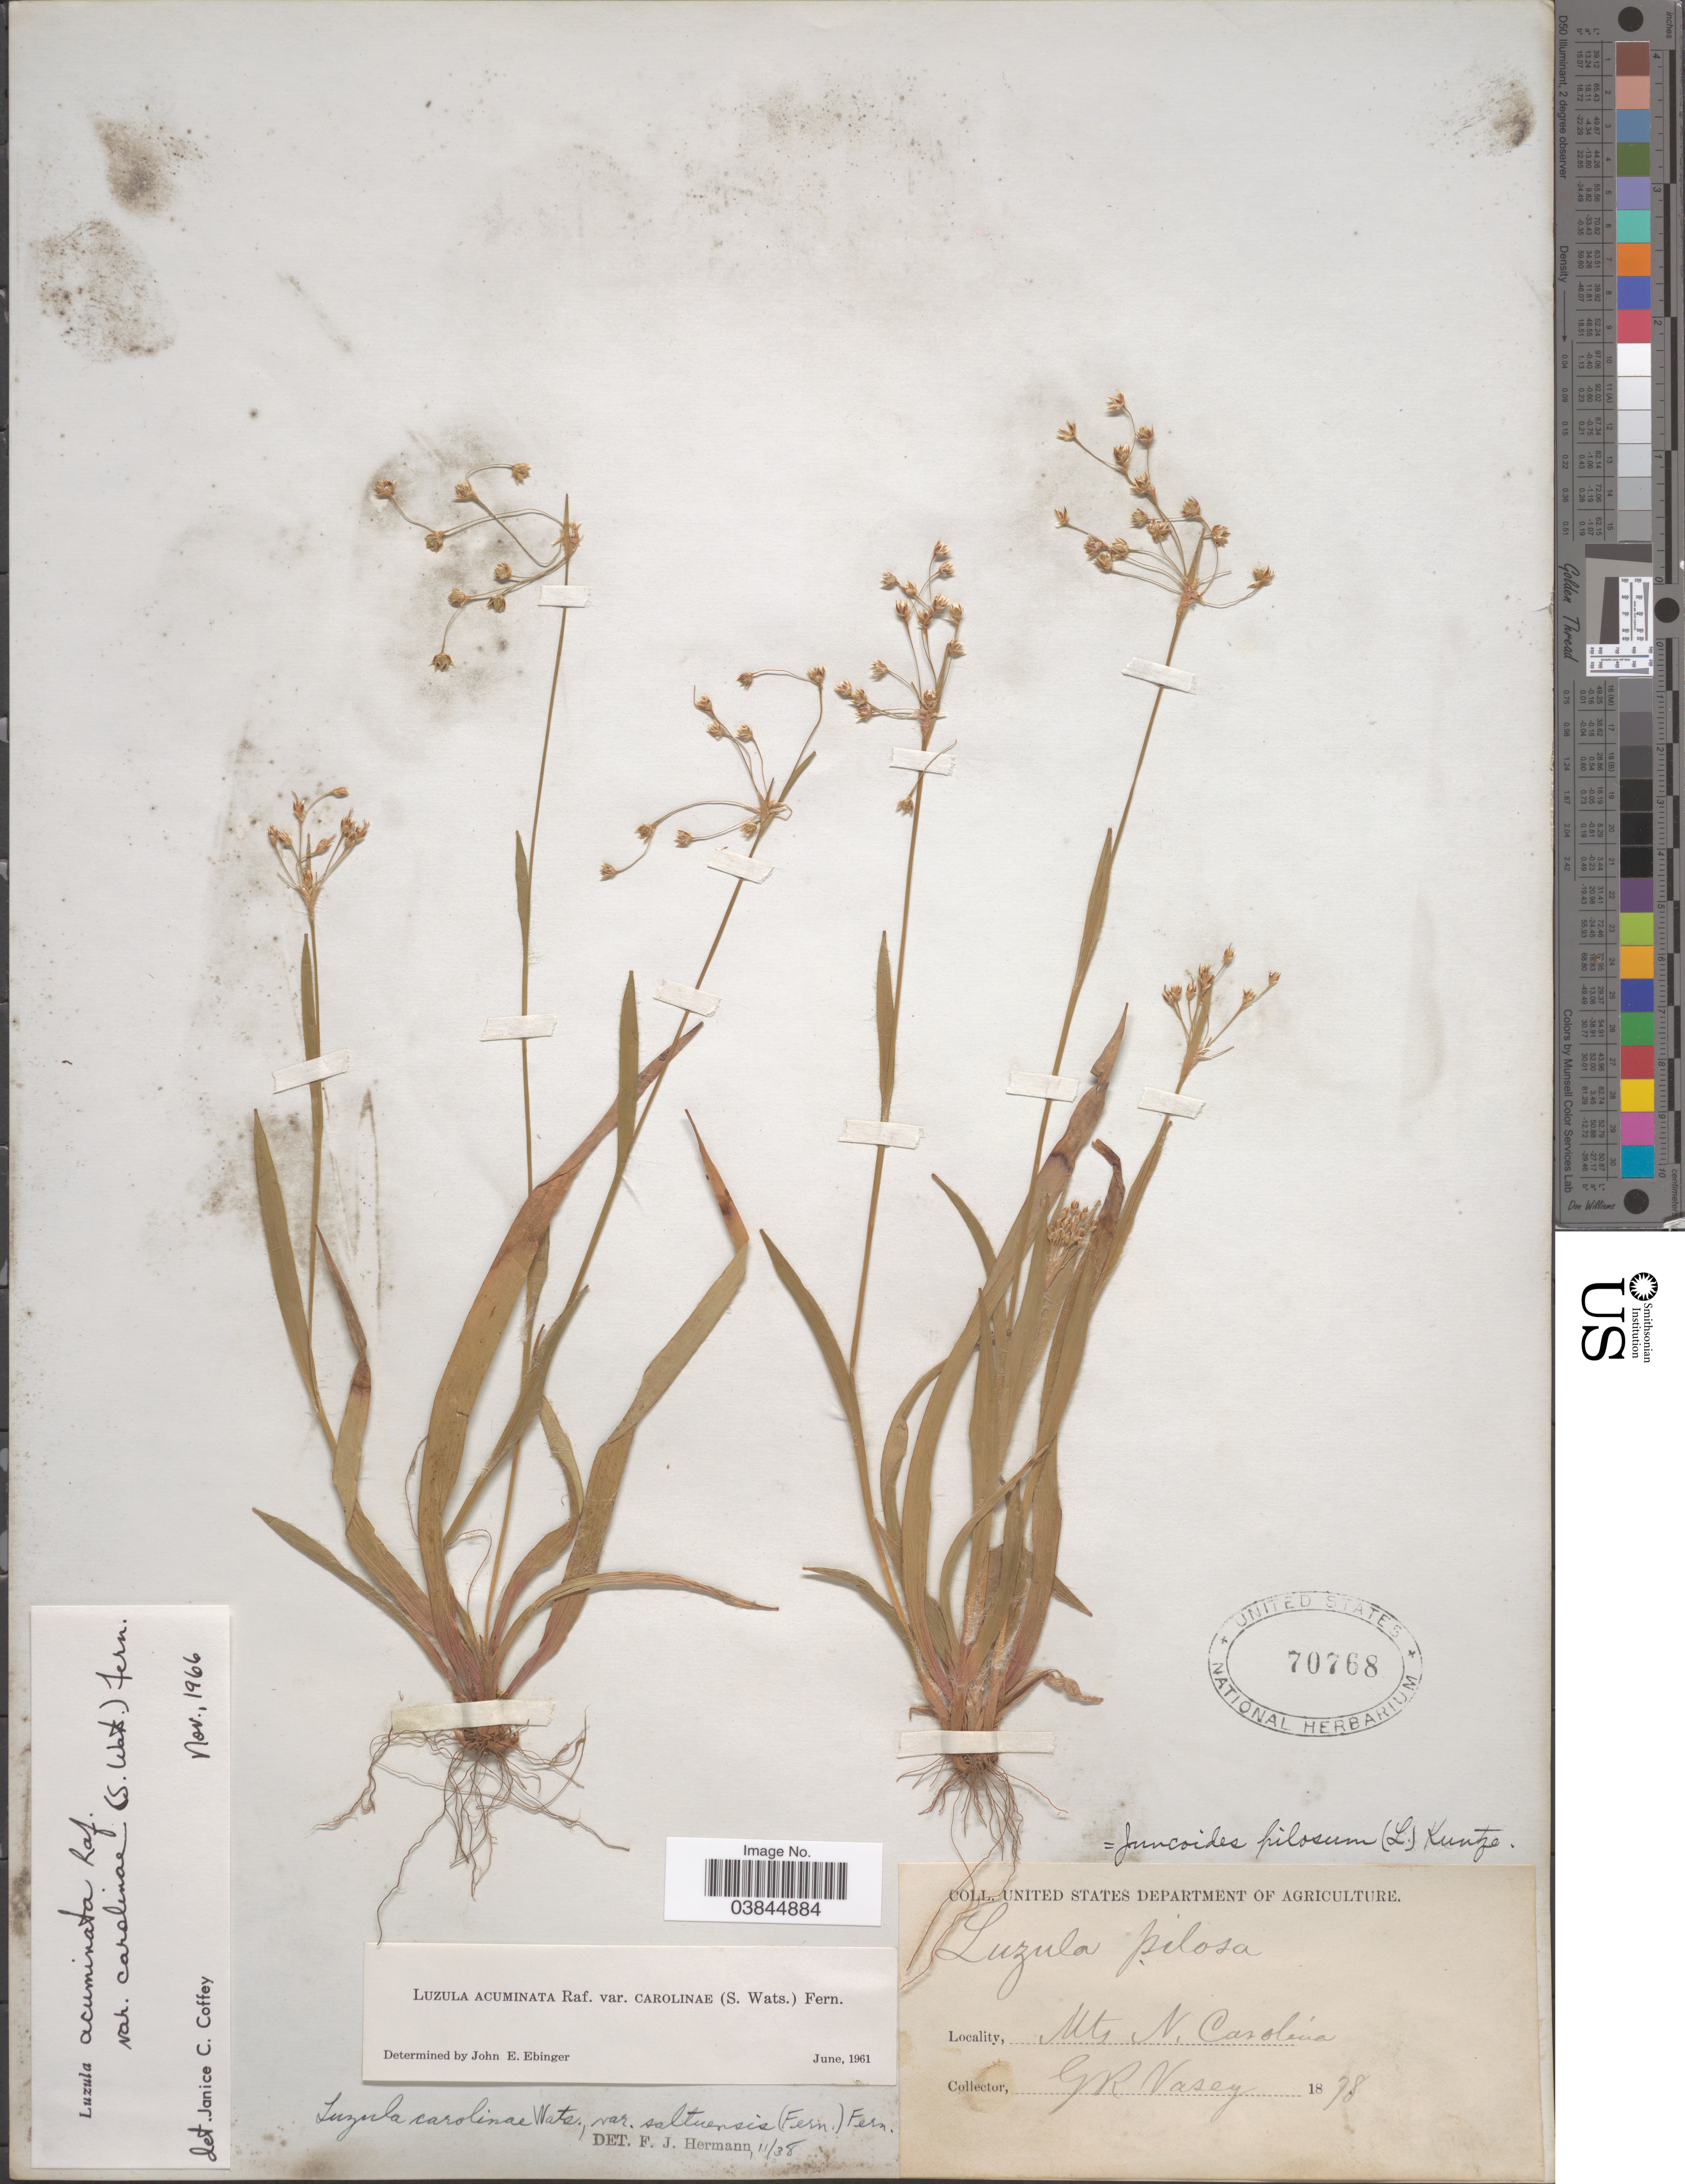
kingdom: Plantae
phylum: Tracheophyta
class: Liliopsida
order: Poales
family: Juncaceae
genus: Luzula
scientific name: Luzula acuminata var. carolinae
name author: (S. Watson) Fernald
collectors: G. R. Vasey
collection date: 1878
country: United States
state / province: North Carolina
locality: Mts.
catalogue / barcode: US 70768